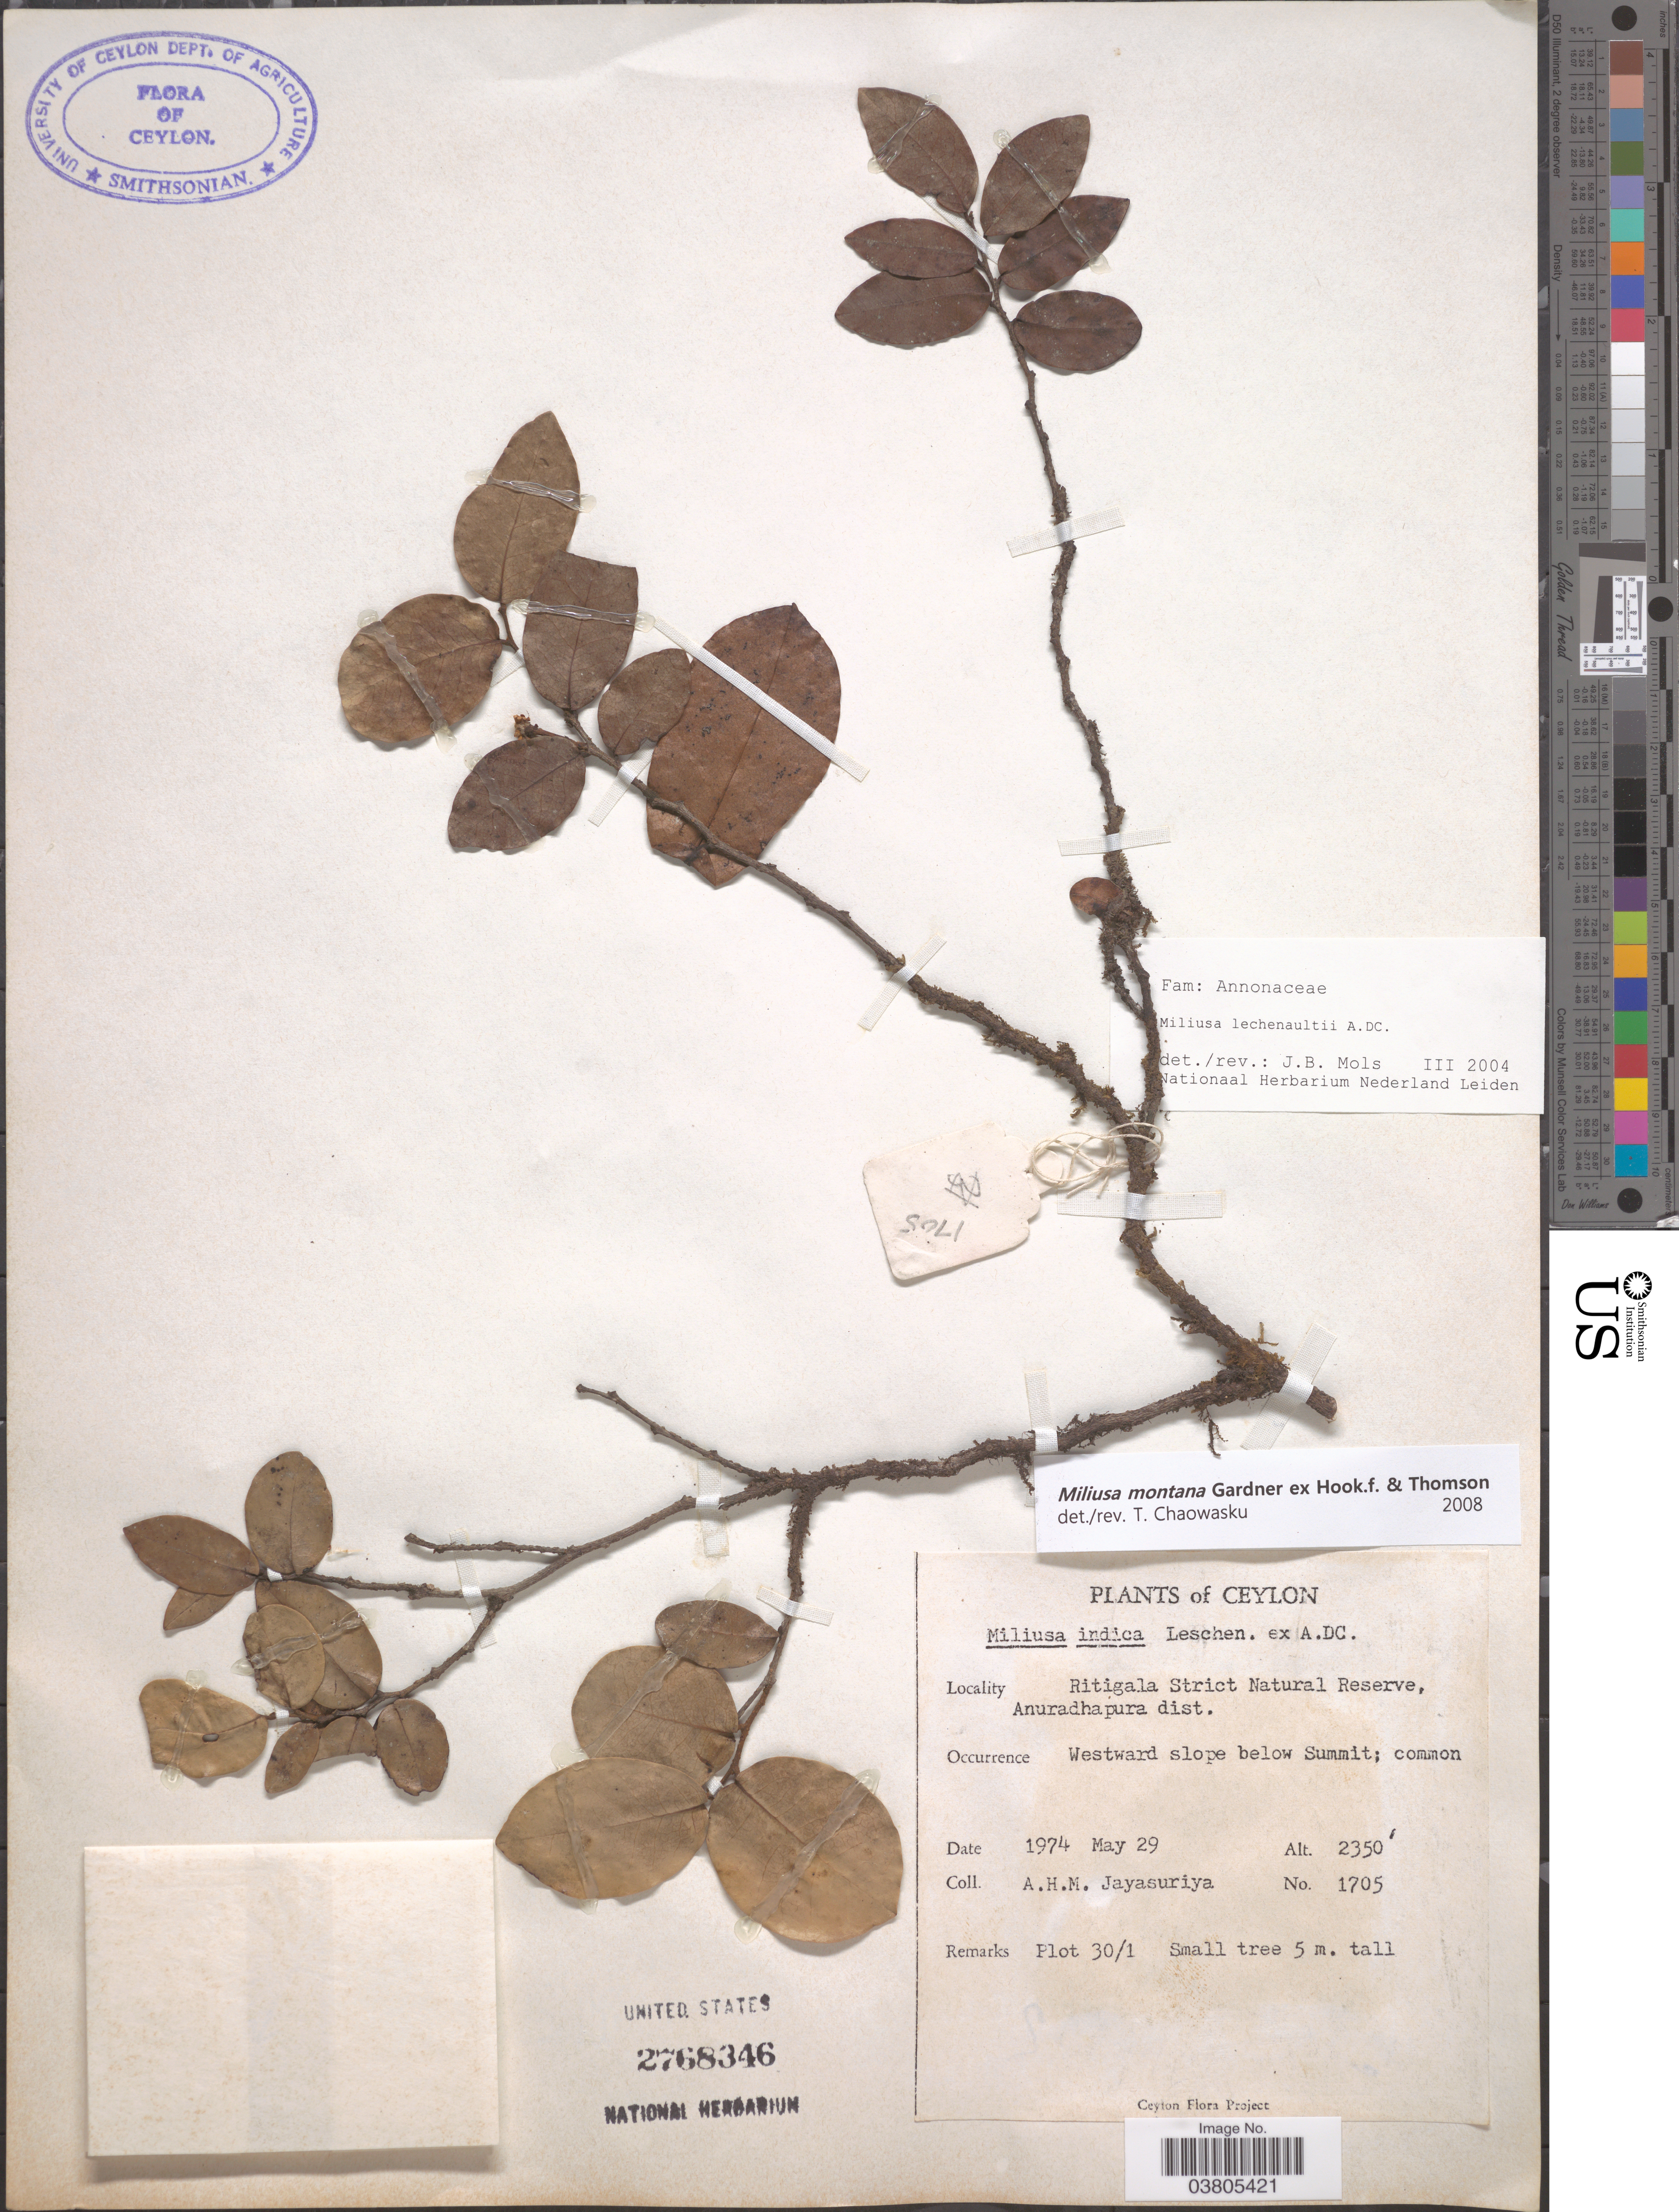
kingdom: Plantae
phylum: Tracheophyta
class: Magnoliopsida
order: Magnoliales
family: Annonaceae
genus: Miliusa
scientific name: Miliusa montana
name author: Gardner ex Hook. f. & Thomson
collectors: A. H. Jayasuriya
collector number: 1705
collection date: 1974-05-29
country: Sri Lanka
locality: Ceylon. Ritigala Strict Natural Reserve, Anuradhapura dist. Westward slope below summit.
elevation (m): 716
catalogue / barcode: US 2768346